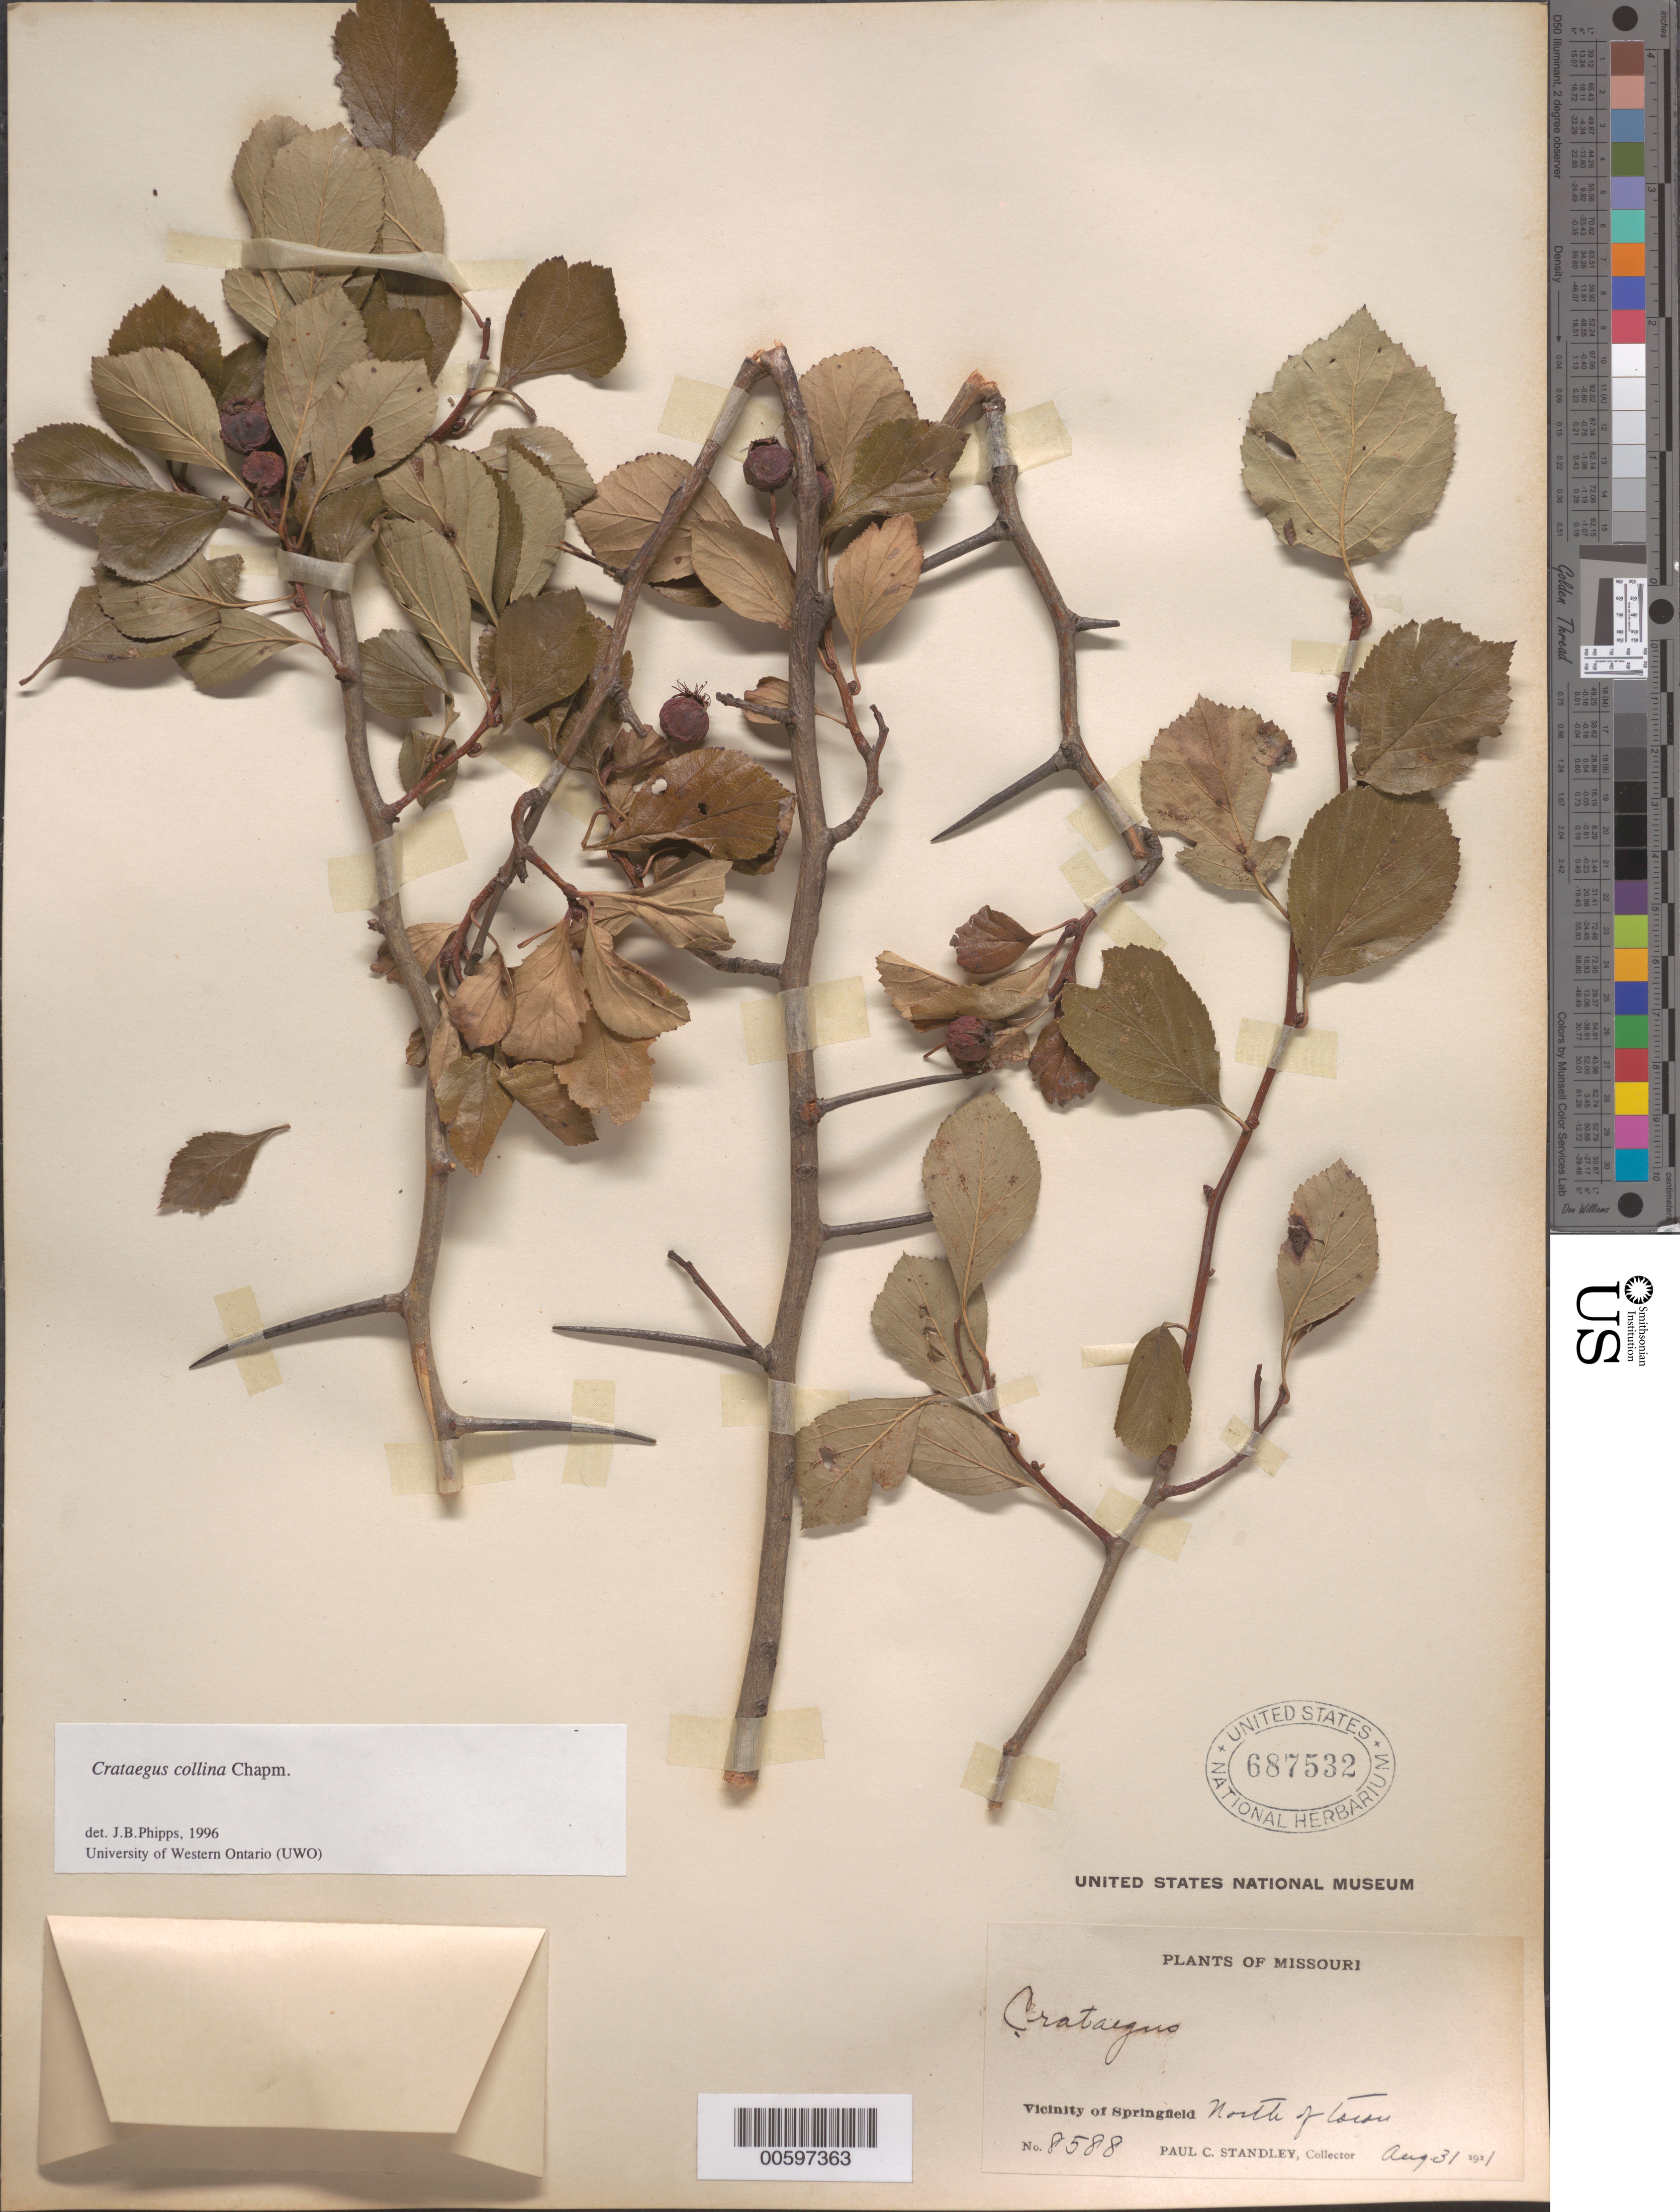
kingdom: Plantae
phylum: Tracheophyta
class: Magnoliopsida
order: Rosales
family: Rosaceae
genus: Crataegus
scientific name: Crataegus collina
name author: Chapm.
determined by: Phipps, James B., (UWO), University of Western Ontario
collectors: P. C. Standley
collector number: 8588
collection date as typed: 31 Aug 1911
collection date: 1911-08-31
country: United States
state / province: Missouri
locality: Vicinity of Springfield, N of town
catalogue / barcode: US 687532